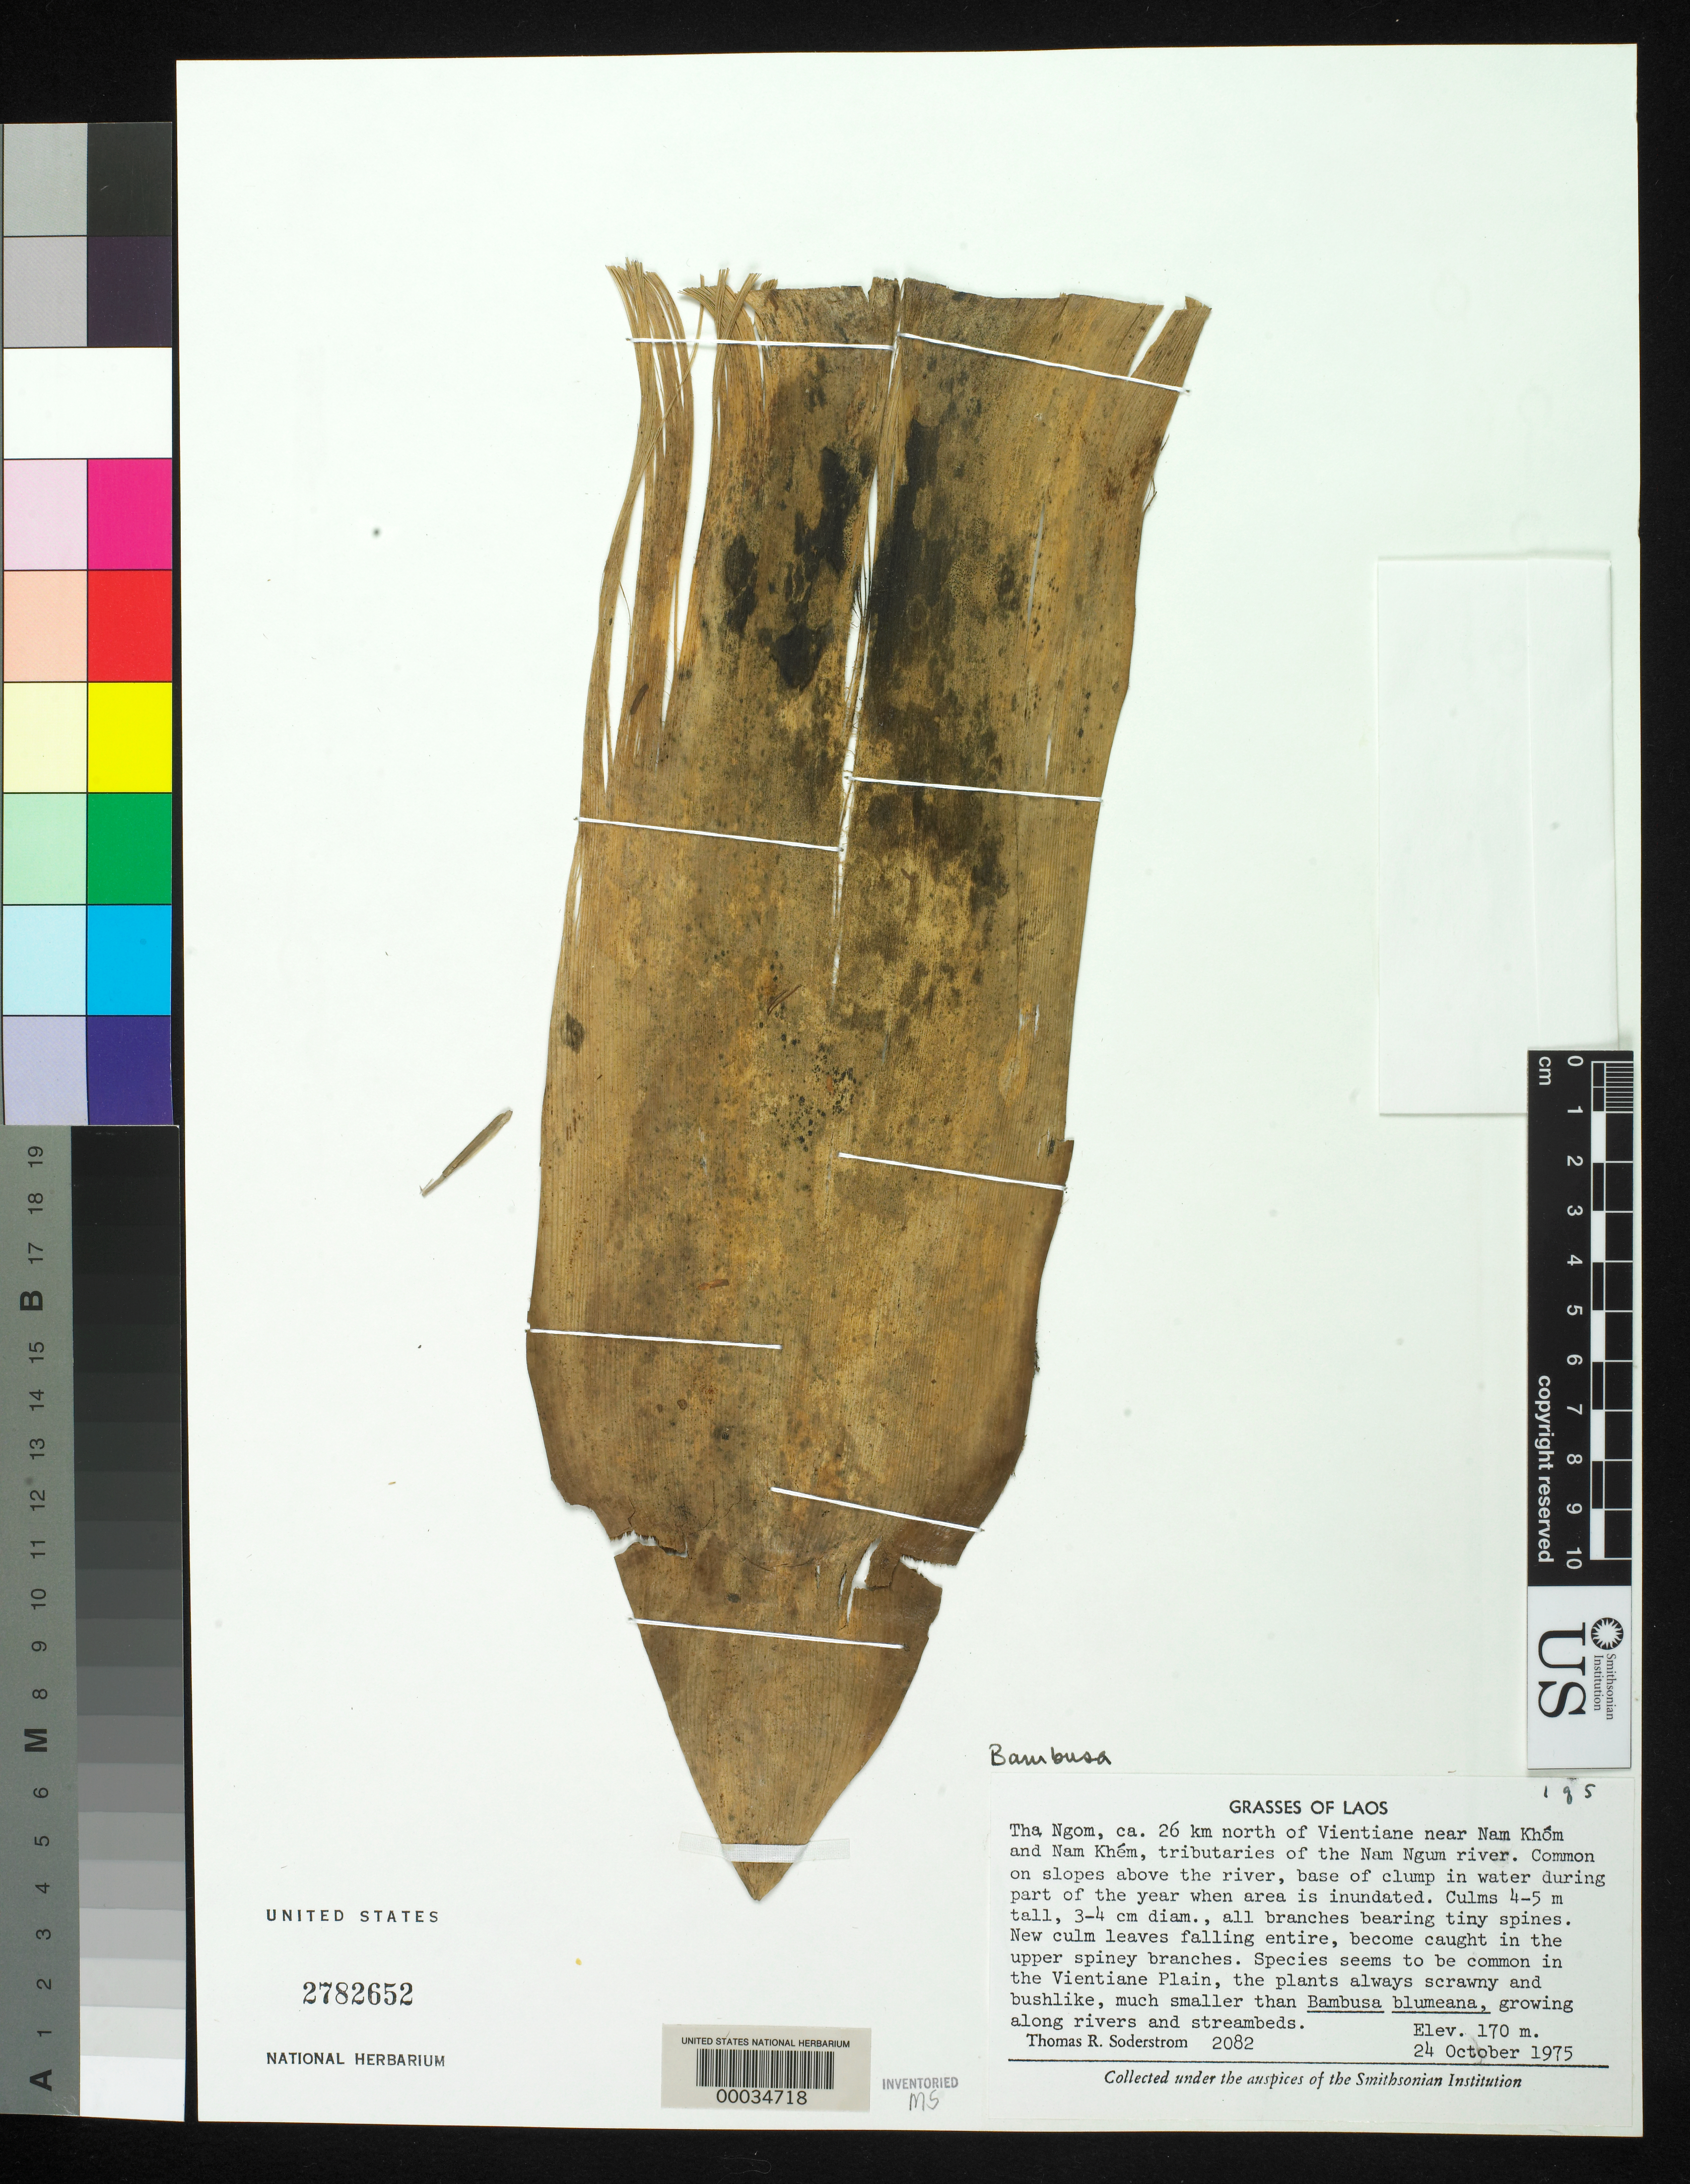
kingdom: Plantae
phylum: Tracheophyta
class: Liliopsida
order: Poales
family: Poaceae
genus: Bambusa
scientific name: Bambusa bambos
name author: (L.) Voss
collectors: T. R. Soderstrom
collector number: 2082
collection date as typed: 24 Oct 1975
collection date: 1975-10-24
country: Laos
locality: Tha Ngom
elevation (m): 170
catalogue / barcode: US 2782652